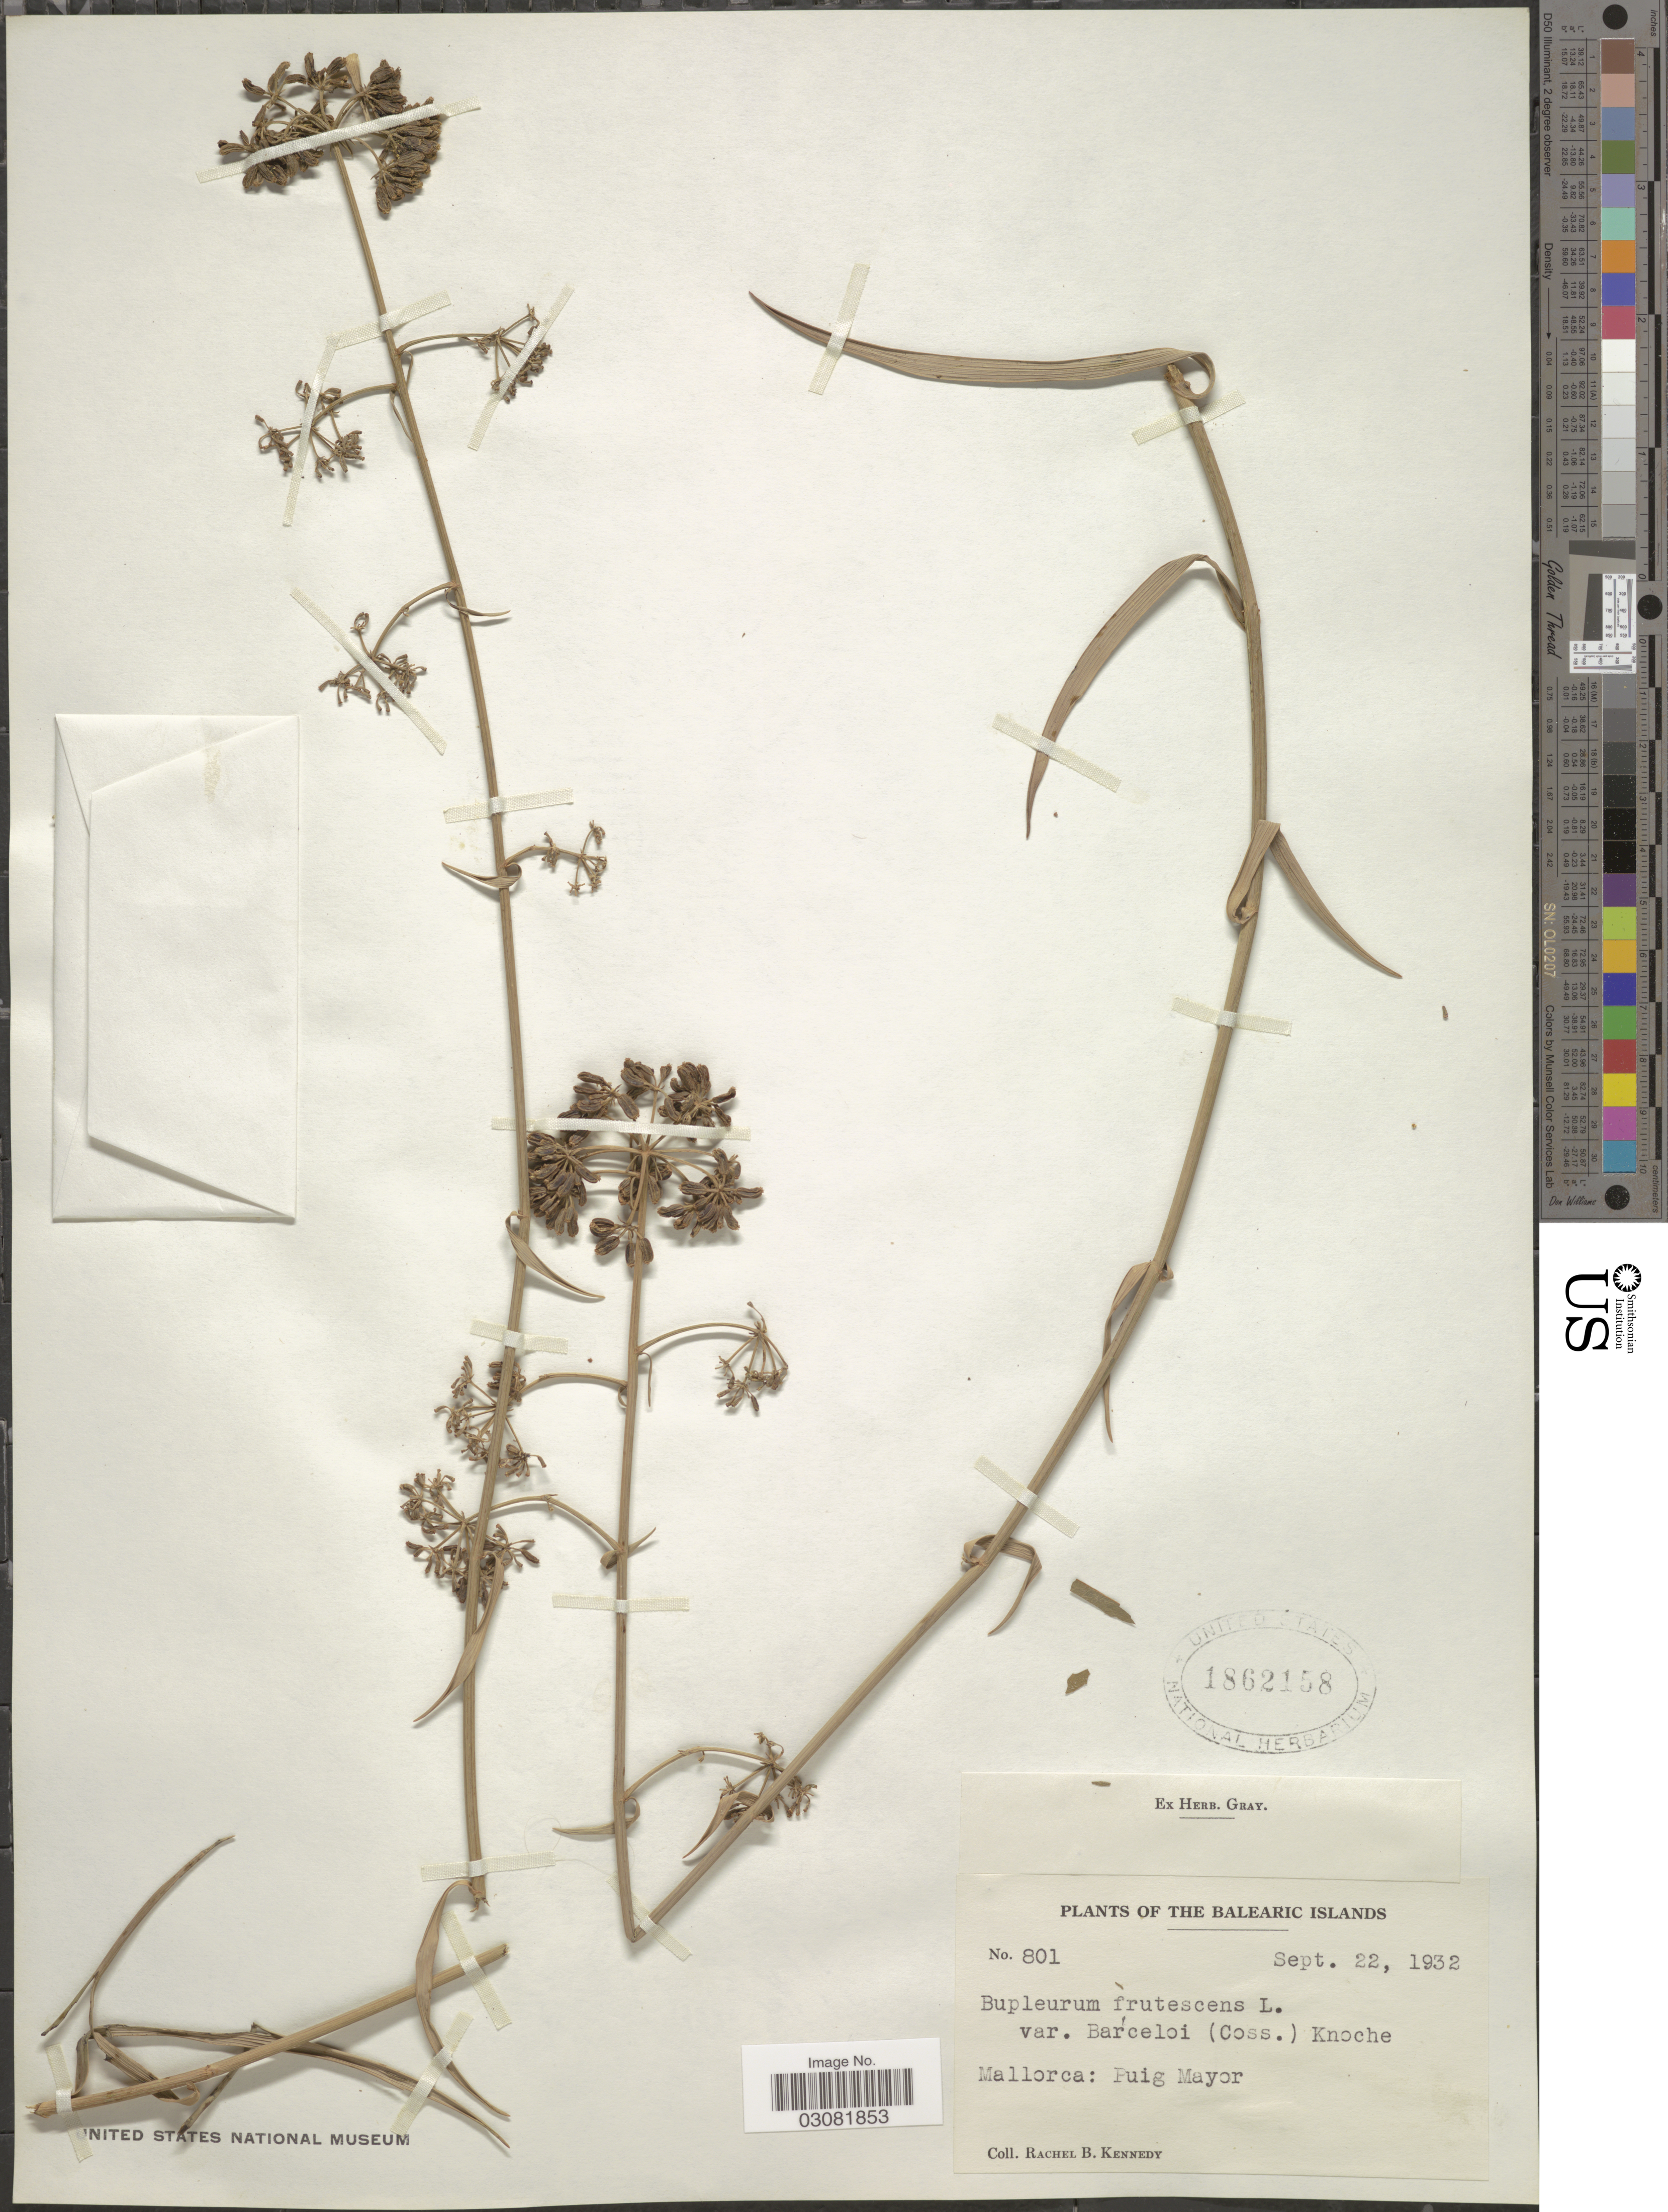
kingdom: Plantae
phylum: Tracheophyta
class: Magnoliopsida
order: Apiales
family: Apiaceae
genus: Bupleurum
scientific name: Bupleurum frutescens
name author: Hill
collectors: Kennedy, R.B.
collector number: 801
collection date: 1932-09-22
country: Spain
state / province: Islas Baleares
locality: The Balearic Islands, Mallorca: Puig Mayor.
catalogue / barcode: US 1862158